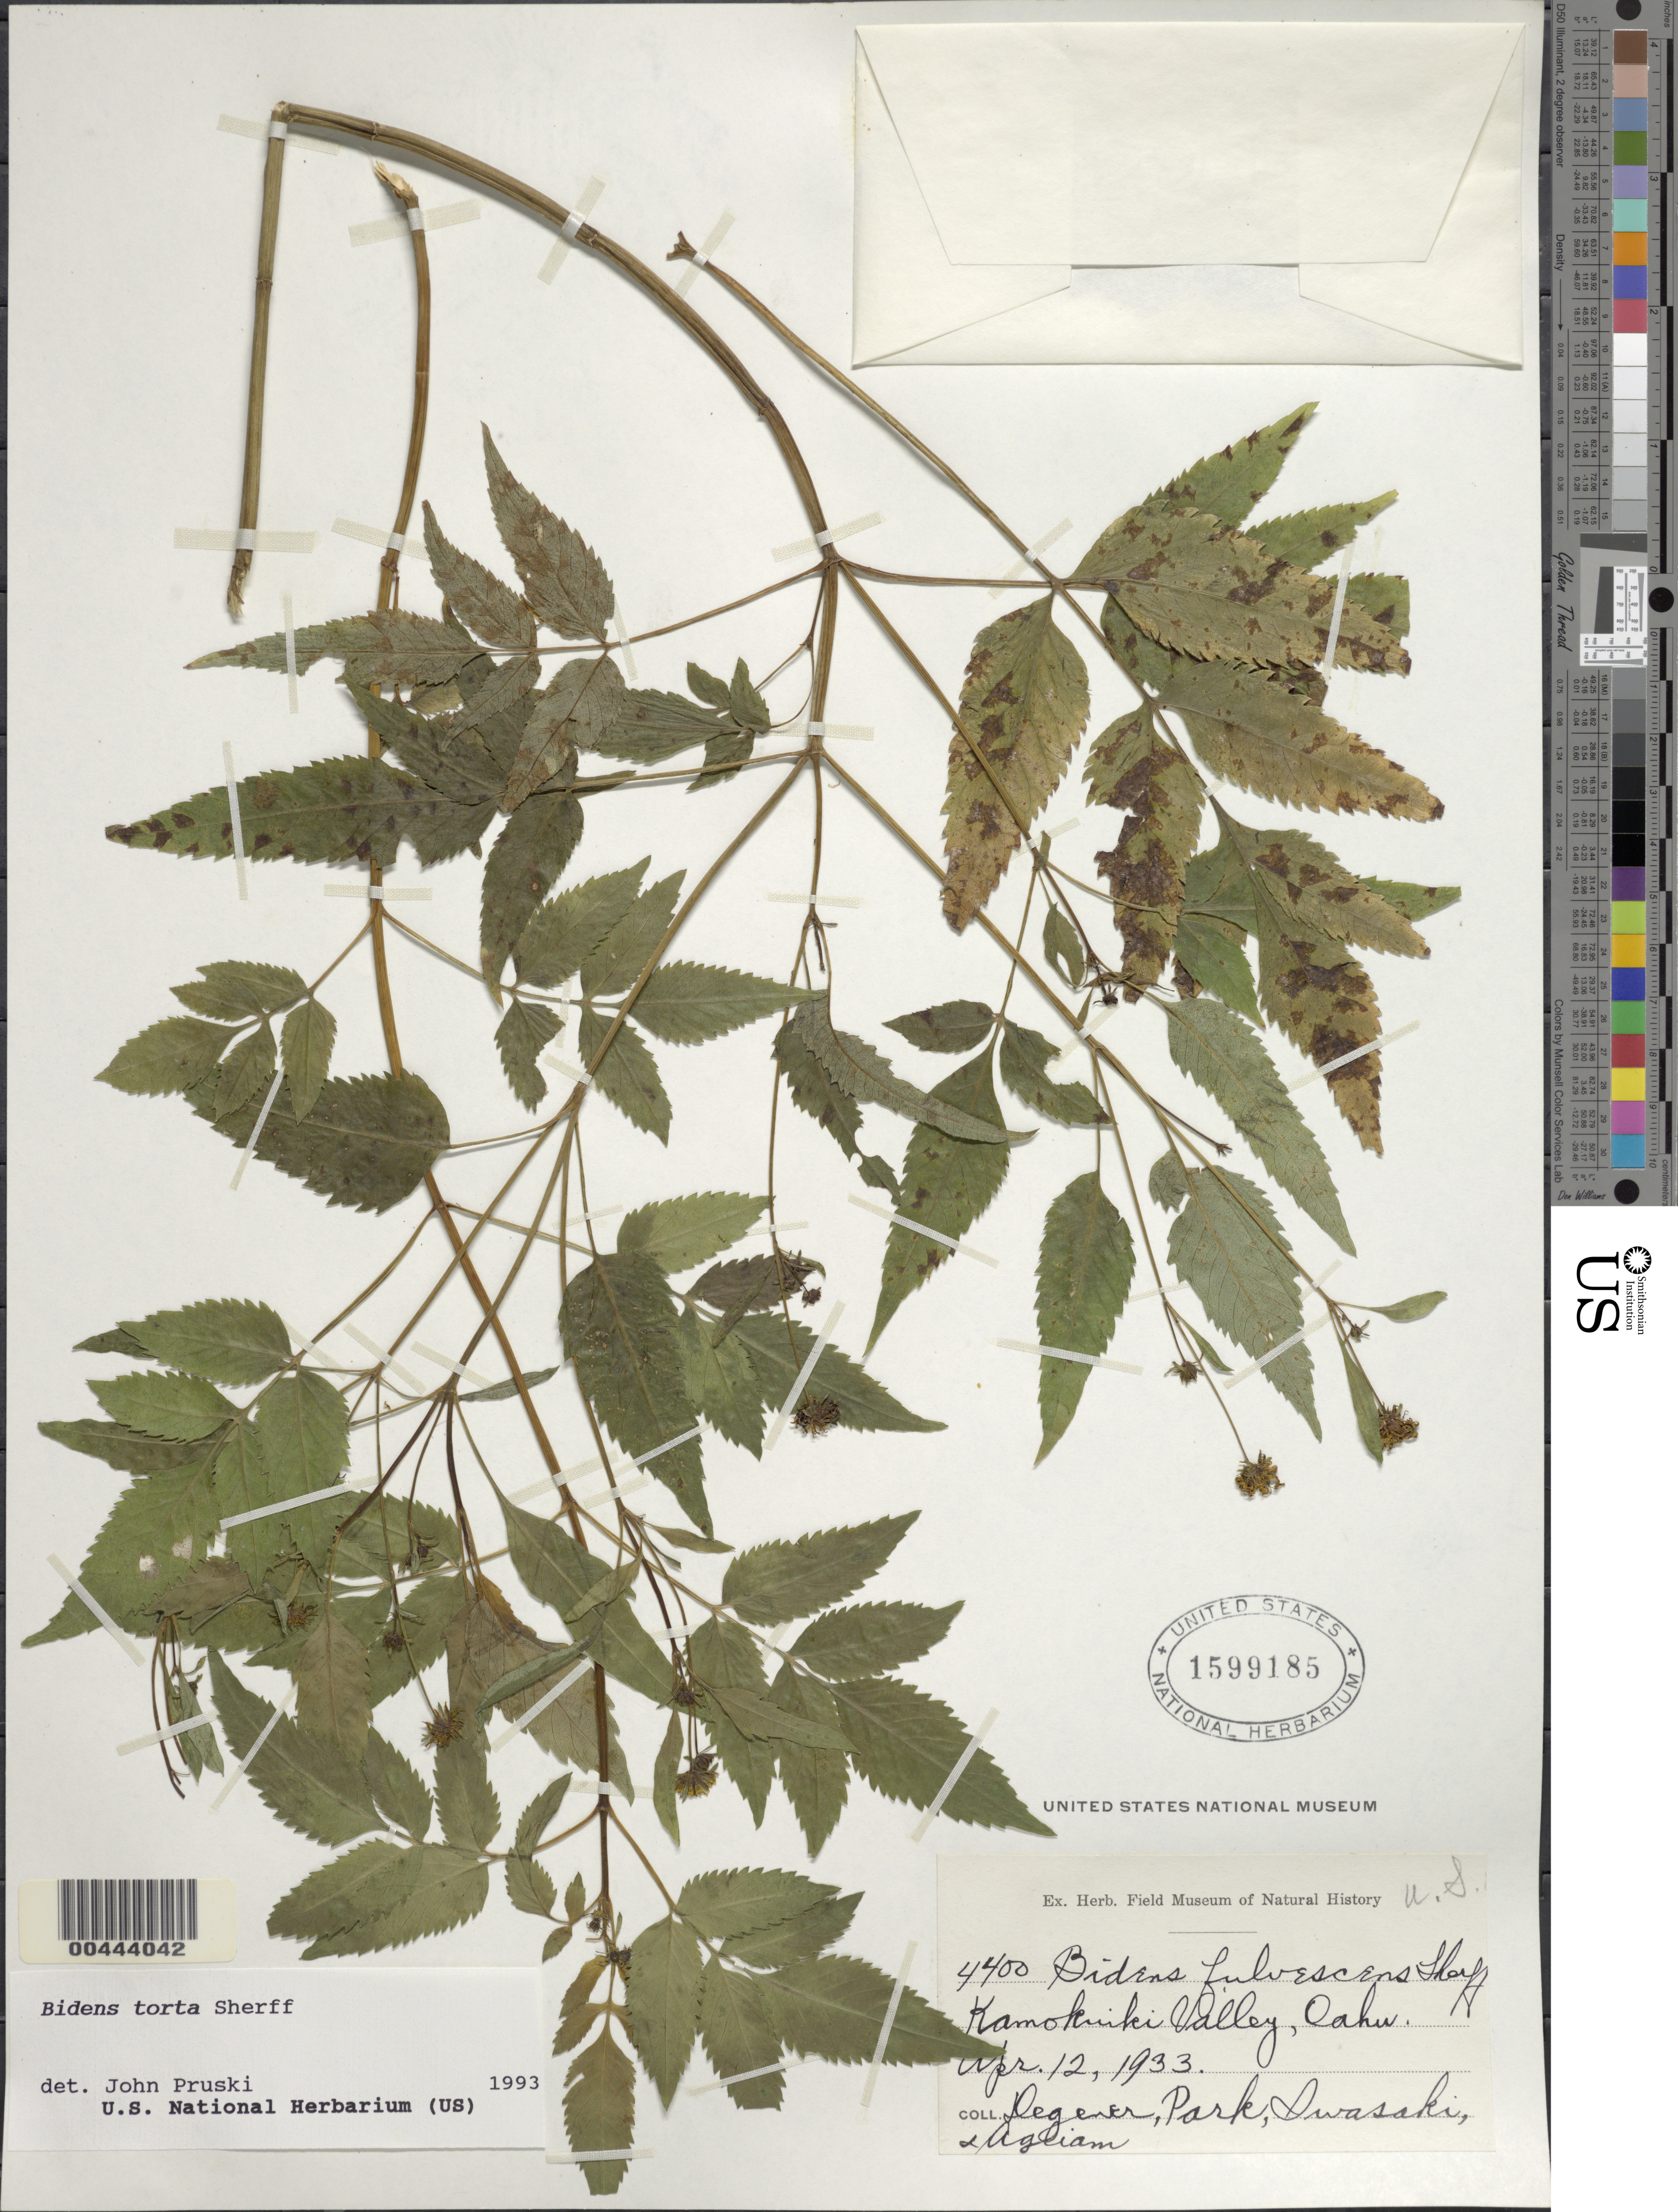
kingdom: Plantae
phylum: Tracheophyta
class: Magnoliopsida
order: Asterales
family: Asteraceae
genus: Bidens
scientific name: Bidens torta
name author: Sherff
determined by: Pruski, J. F.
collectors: O. Degener, Park, Iwasaki & -- Agliam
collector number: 4400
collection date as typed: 12 Apr 1933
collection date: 1933-04-12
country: United States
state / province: Hawaii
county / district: Honolulu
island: Oahu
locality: Kamokuiki Valley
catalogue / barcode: US 1599185